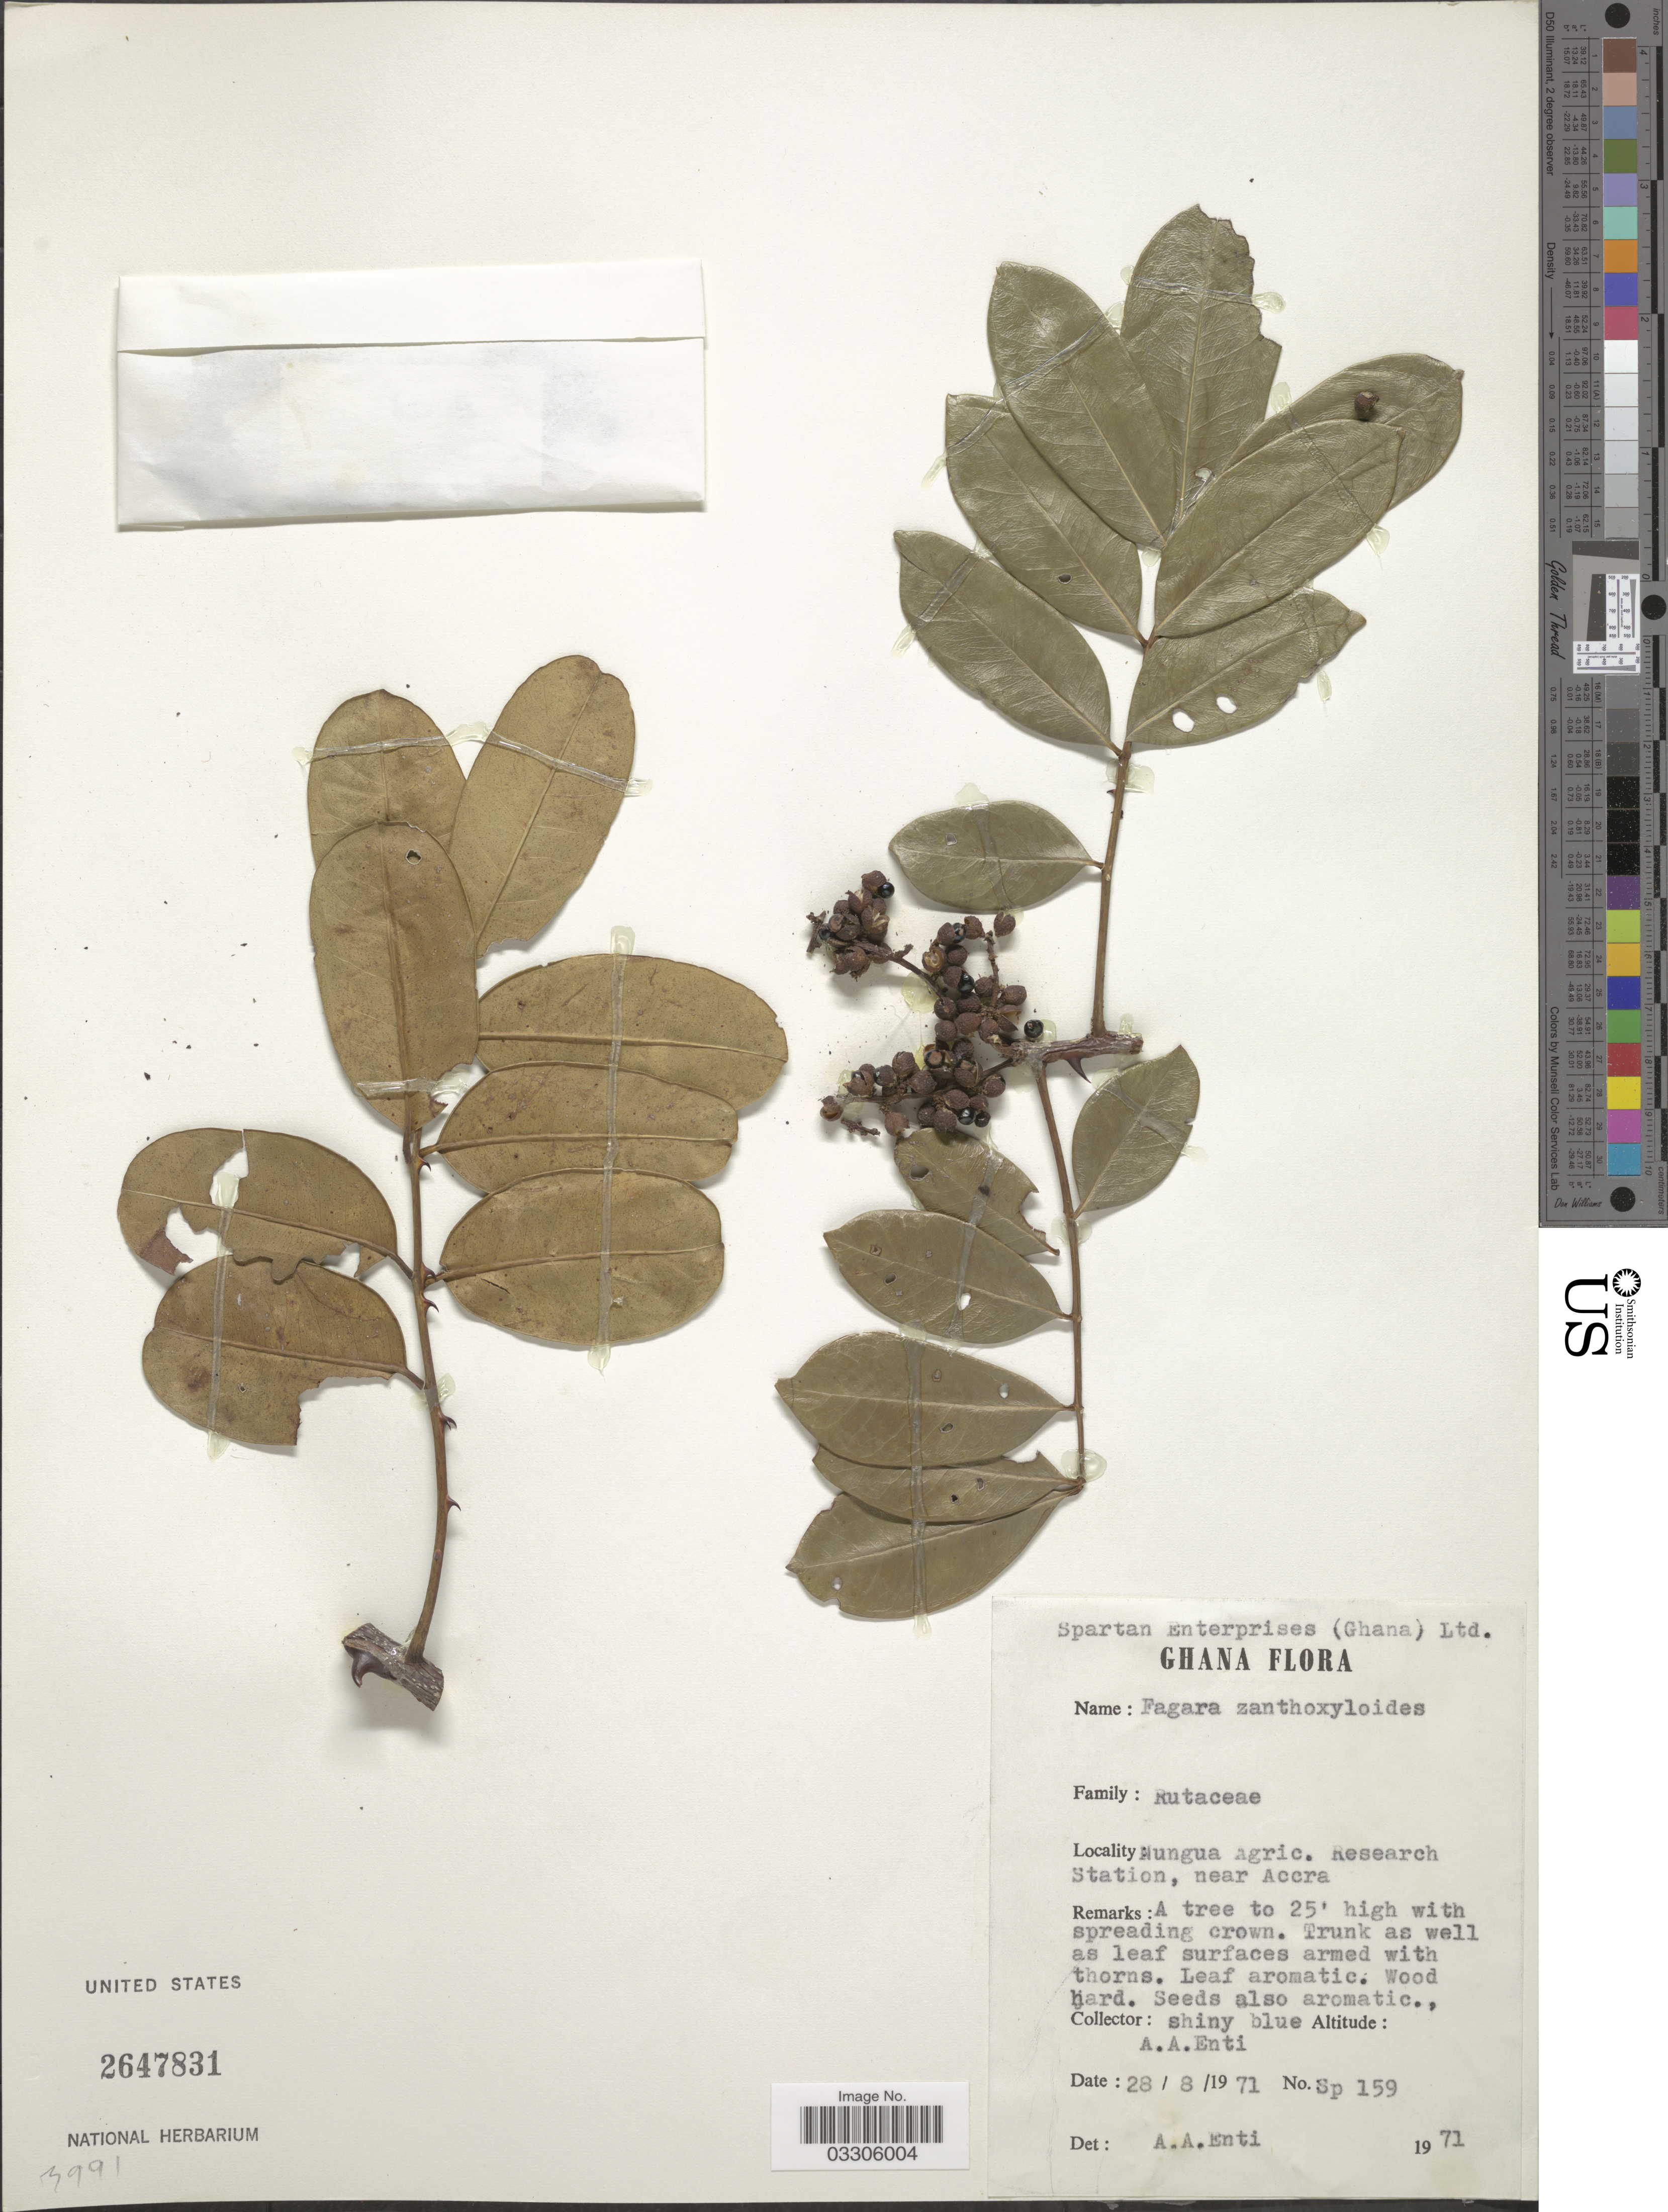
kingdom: Plantae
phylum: Tracheophyta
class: Magnoliopsida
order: Sapindales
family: Rutaceae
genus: Zanthoxylum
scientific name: Zanthoxylum zanthoxyloides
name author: (Lam.) Zepernick & Timler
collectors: A. Enti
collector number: Sp159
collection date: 1971-08-28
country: Ghana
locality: Nungua Agric. Research Station, near Accra.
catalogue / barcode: US 2647831